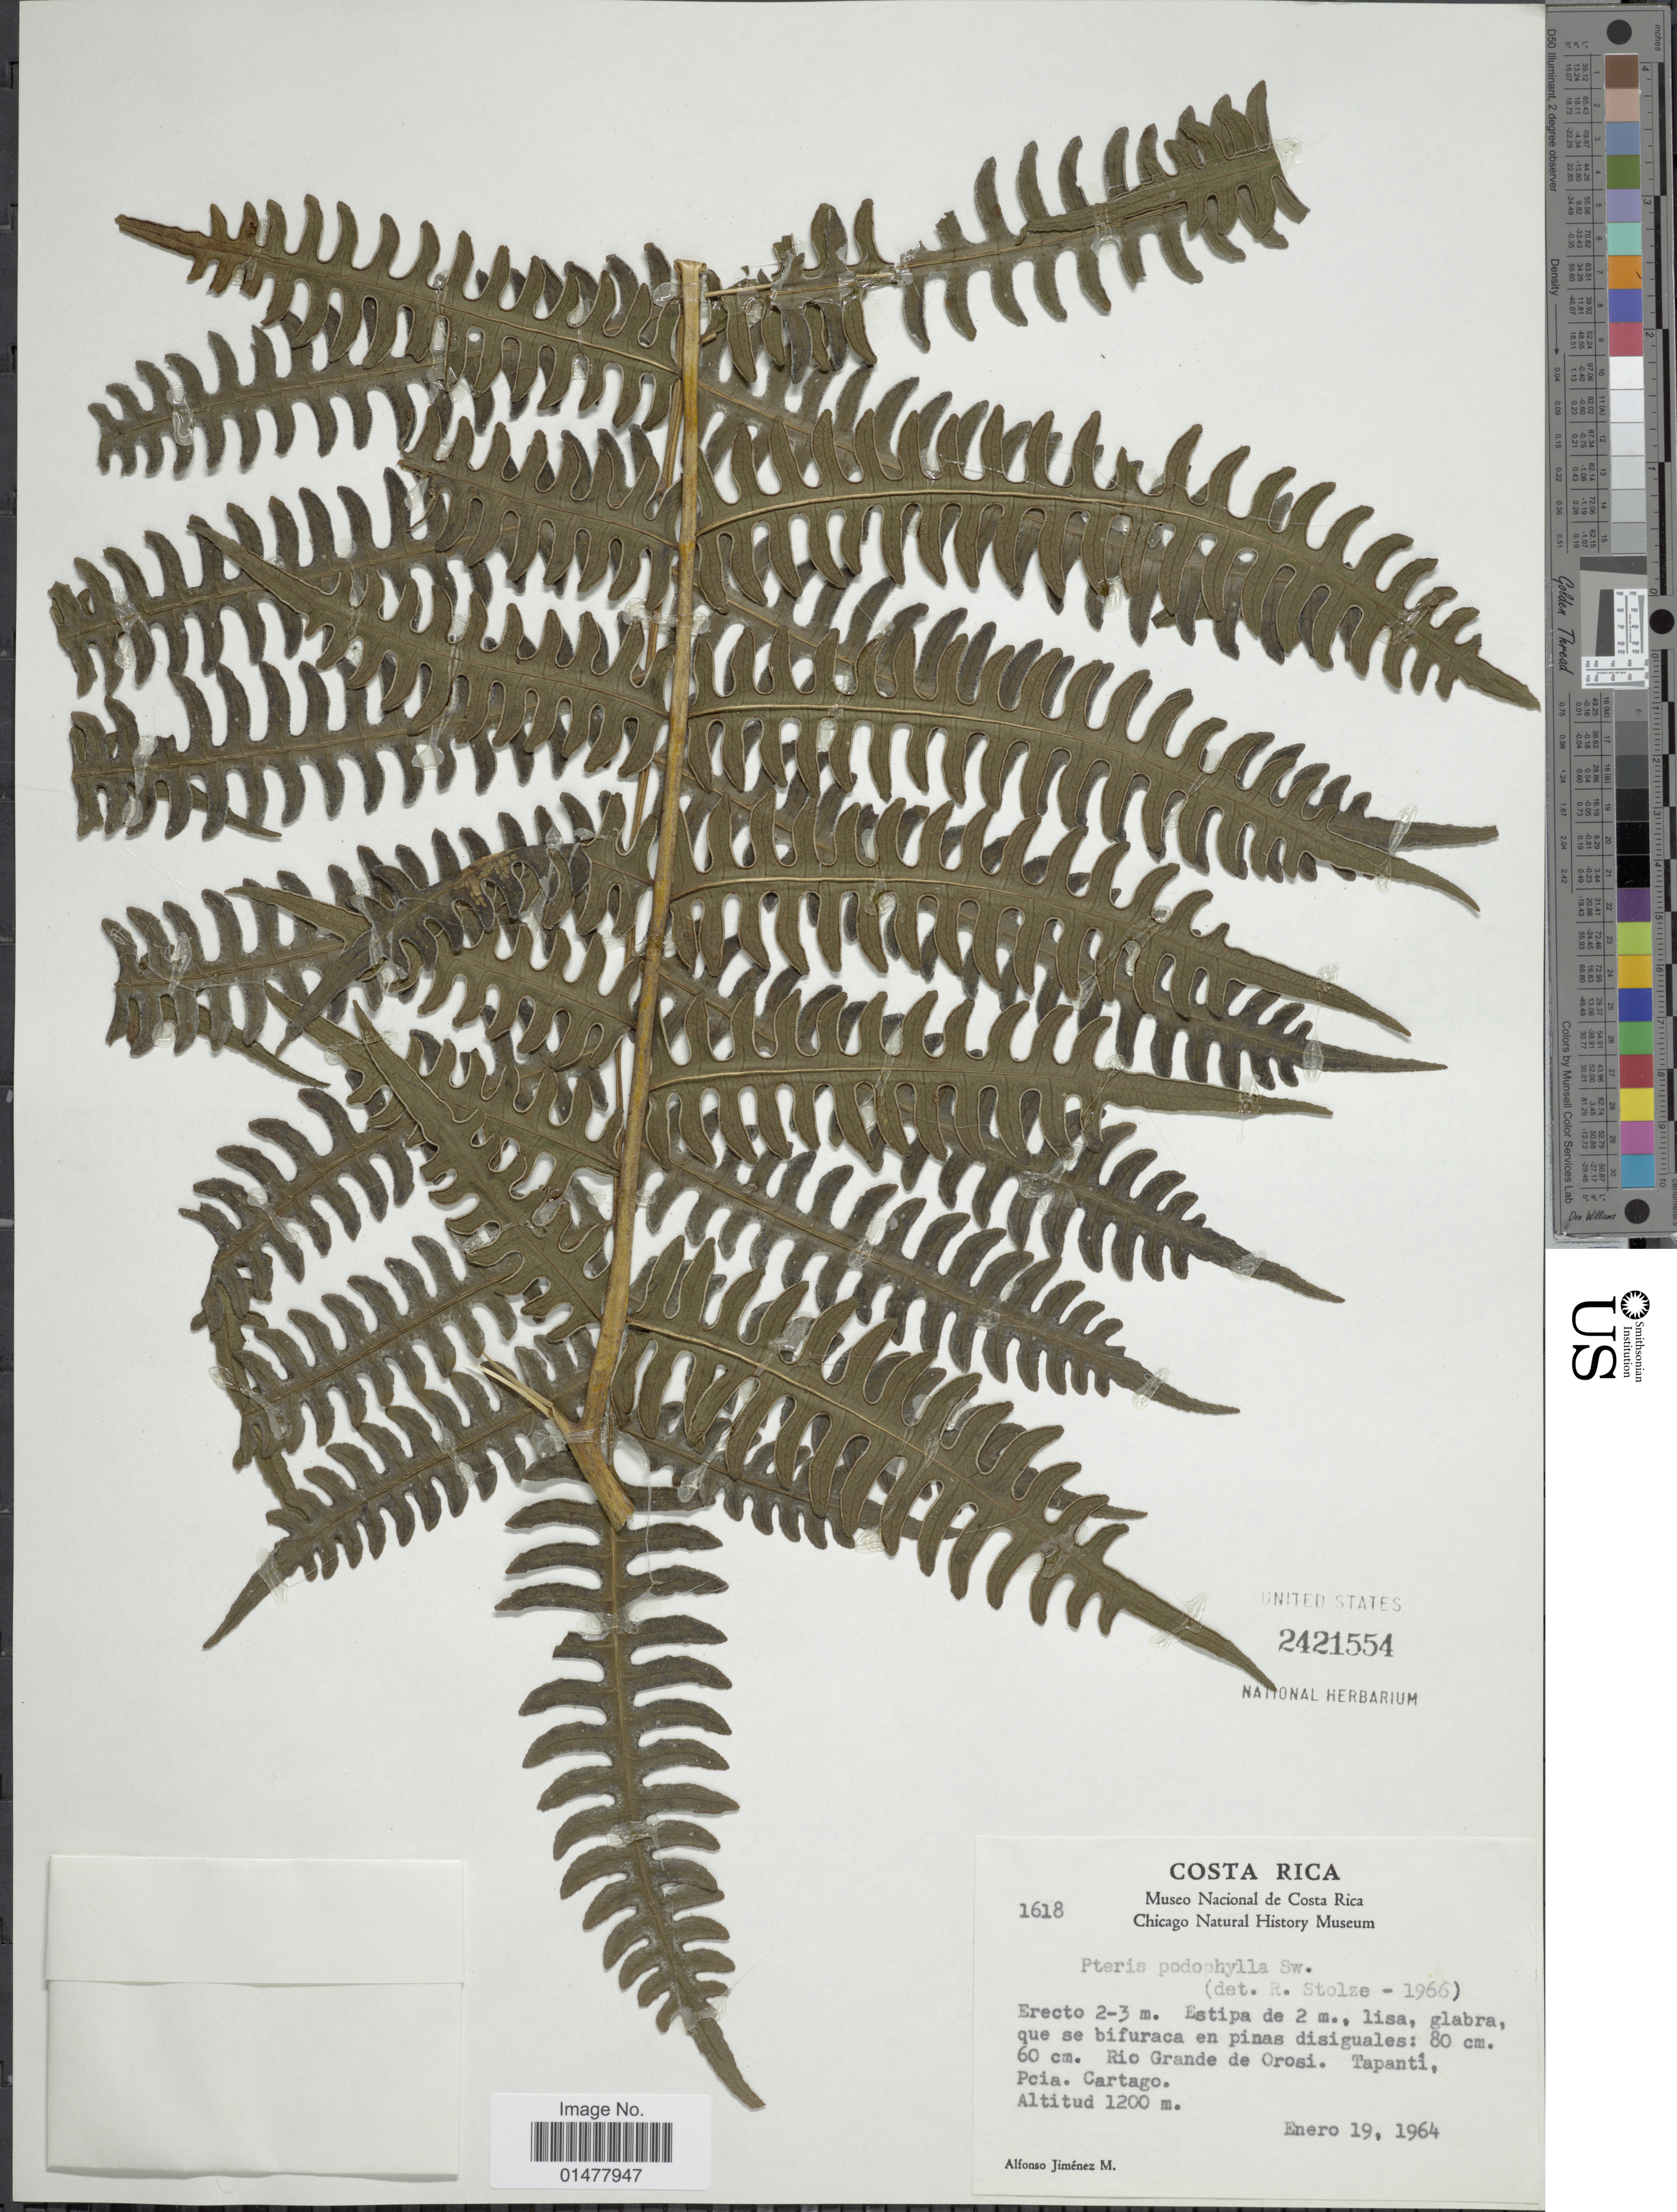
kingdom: Plantae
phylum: Tracheophyta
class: Polypodiopsida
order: Polypodiales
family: Pteridaceae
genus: Pteris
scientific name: Pteris podophylla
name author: Sw.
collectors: A. Jimenez M.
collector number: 1618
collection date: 1964-01-19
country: Costa Rica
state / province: Cartago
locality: Rio Grande de Orosi, Tapanti, Pcia. Cartago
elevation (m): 1200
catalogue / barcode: US 2421554